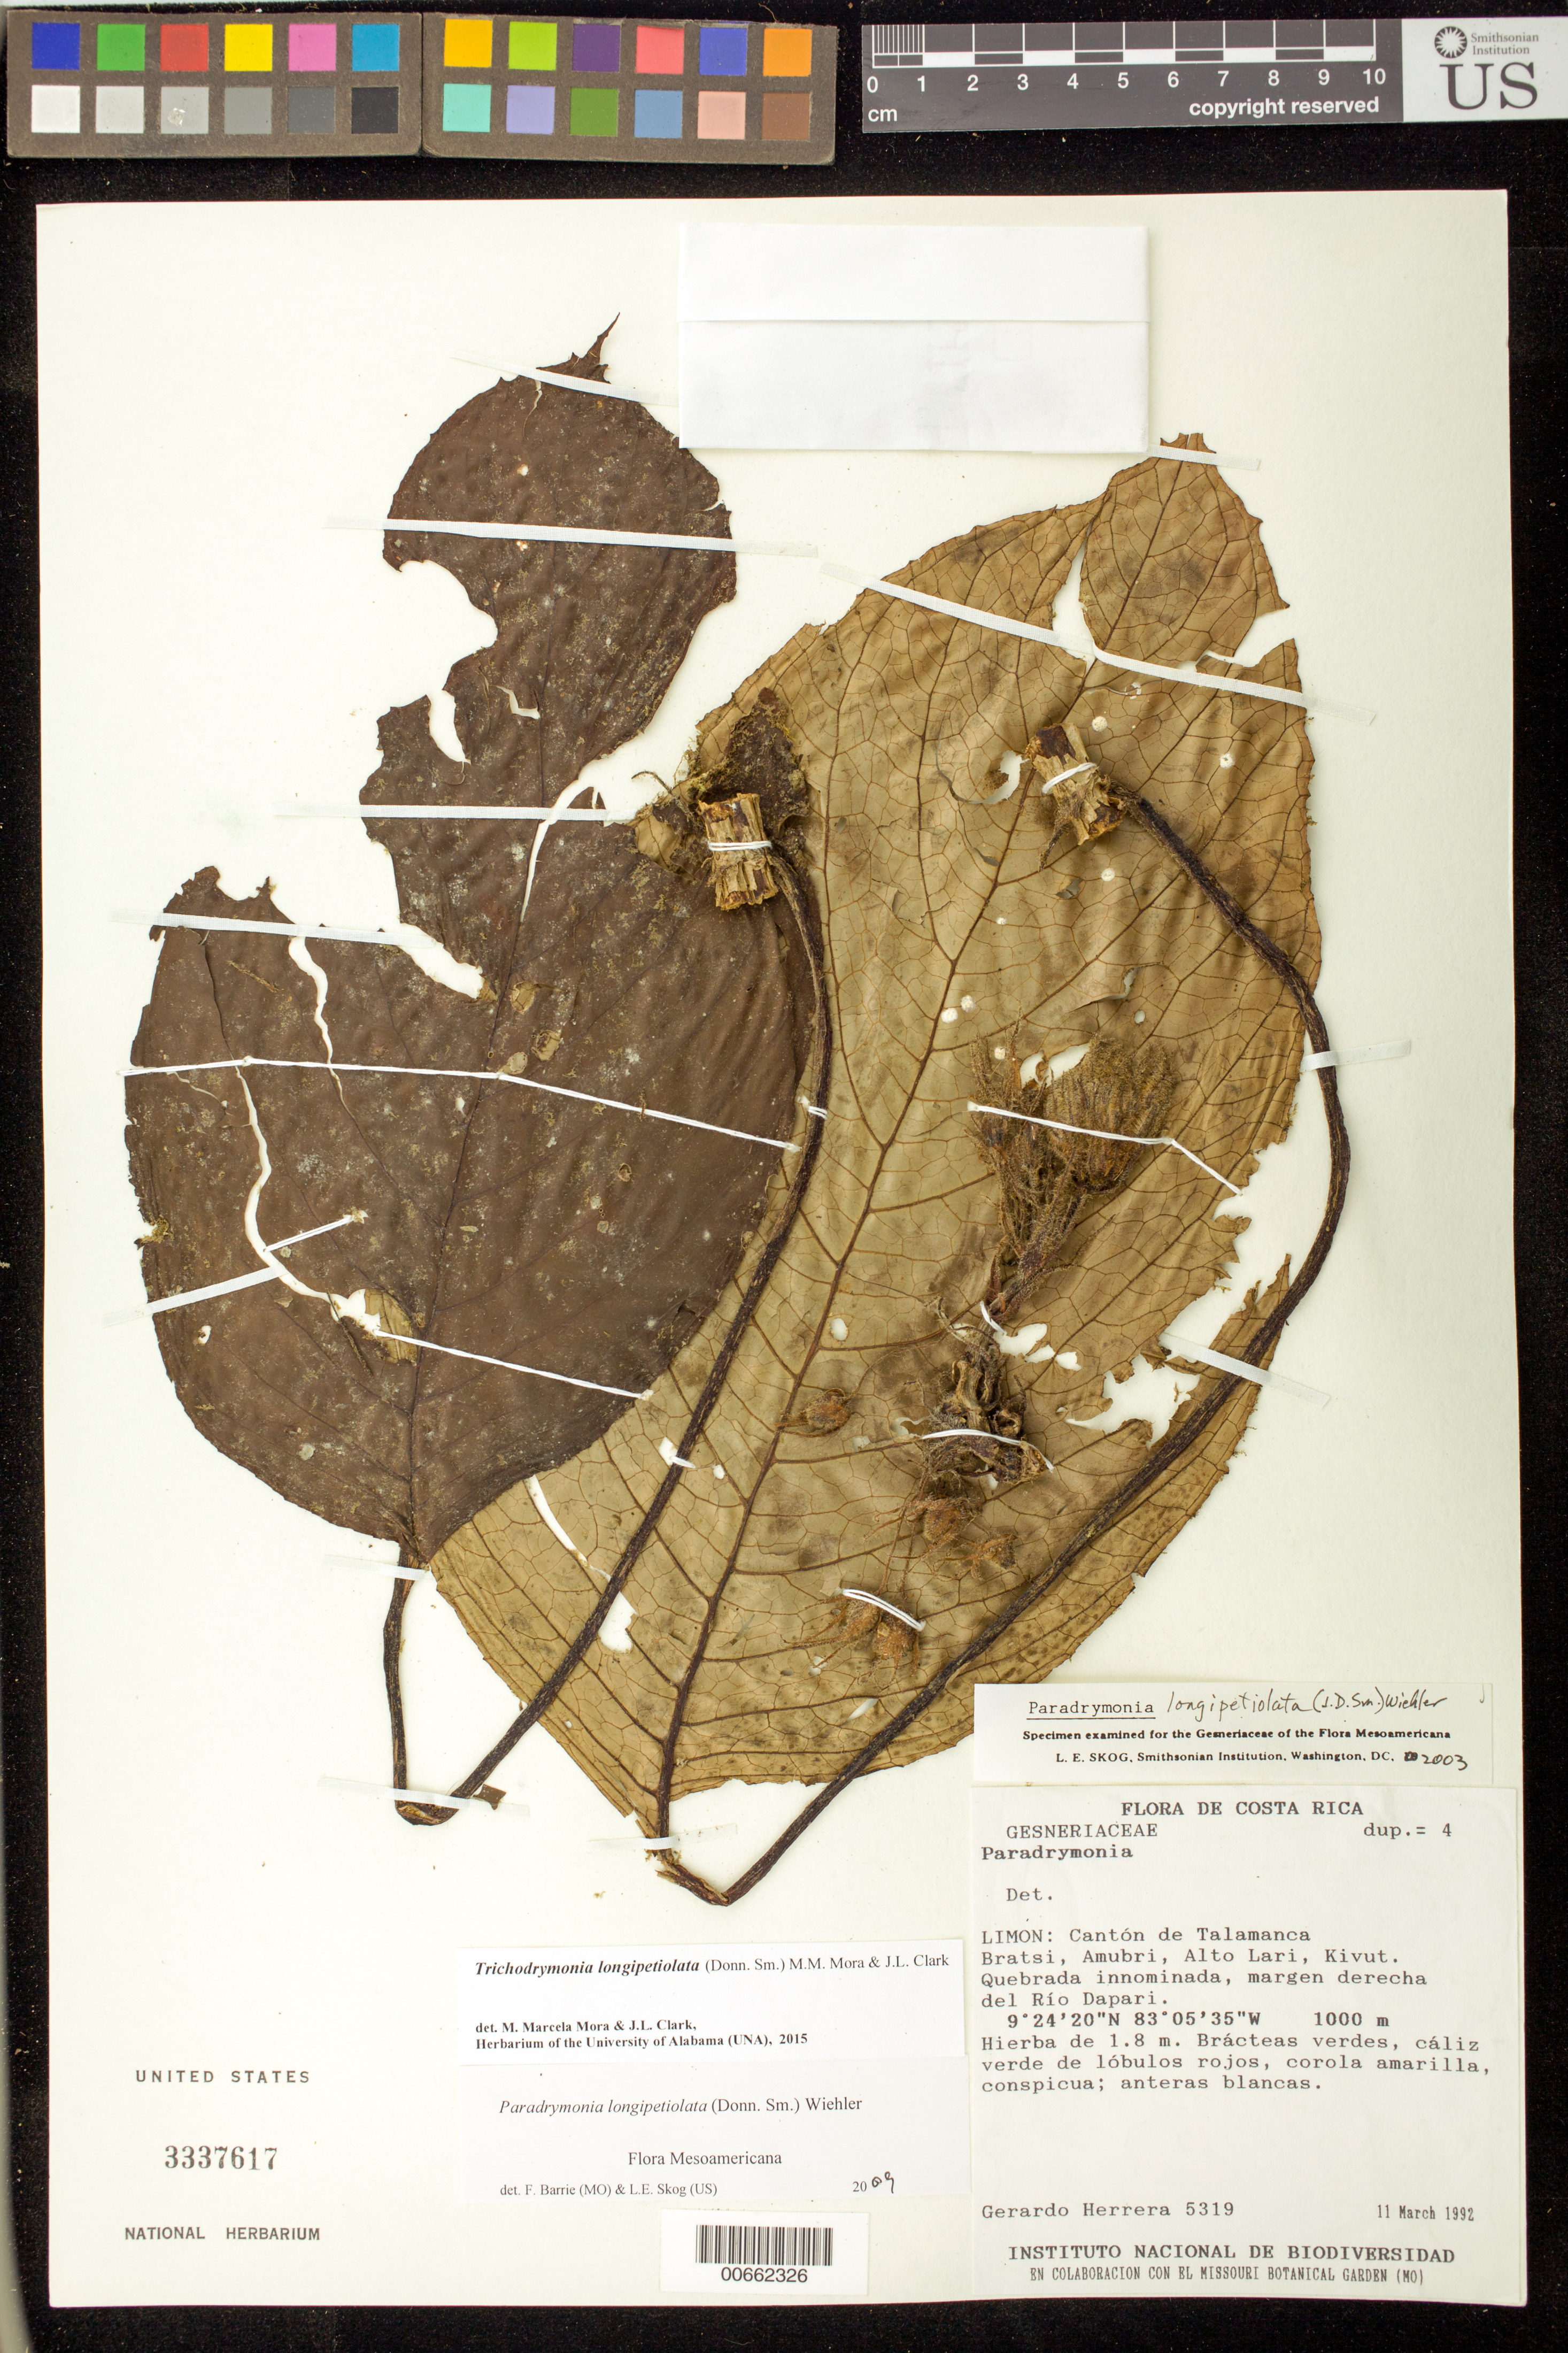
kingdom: Plantae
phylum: Tracheophyta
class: Magnoliopsida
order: Lamiales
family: Gesneriaceae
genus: Trichodrymonia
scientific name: Trichodrymonia longipetiolata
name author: (Donn. Sm.) M.M. Mora & J.L. Clark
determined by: Mora, M. M.; Clark, J. L.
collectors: G. Herrera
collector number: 5319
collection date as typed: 11 Mar 1992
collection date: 1992-03-11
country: Costa Rica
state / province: Limón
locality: Cantón de Talamanca; Bratsi, Amubri, Alto Lari, Kivut. Quebrada innominada, margen derecha del Rio Dapari.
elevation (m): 1000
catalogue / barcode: US 3337617